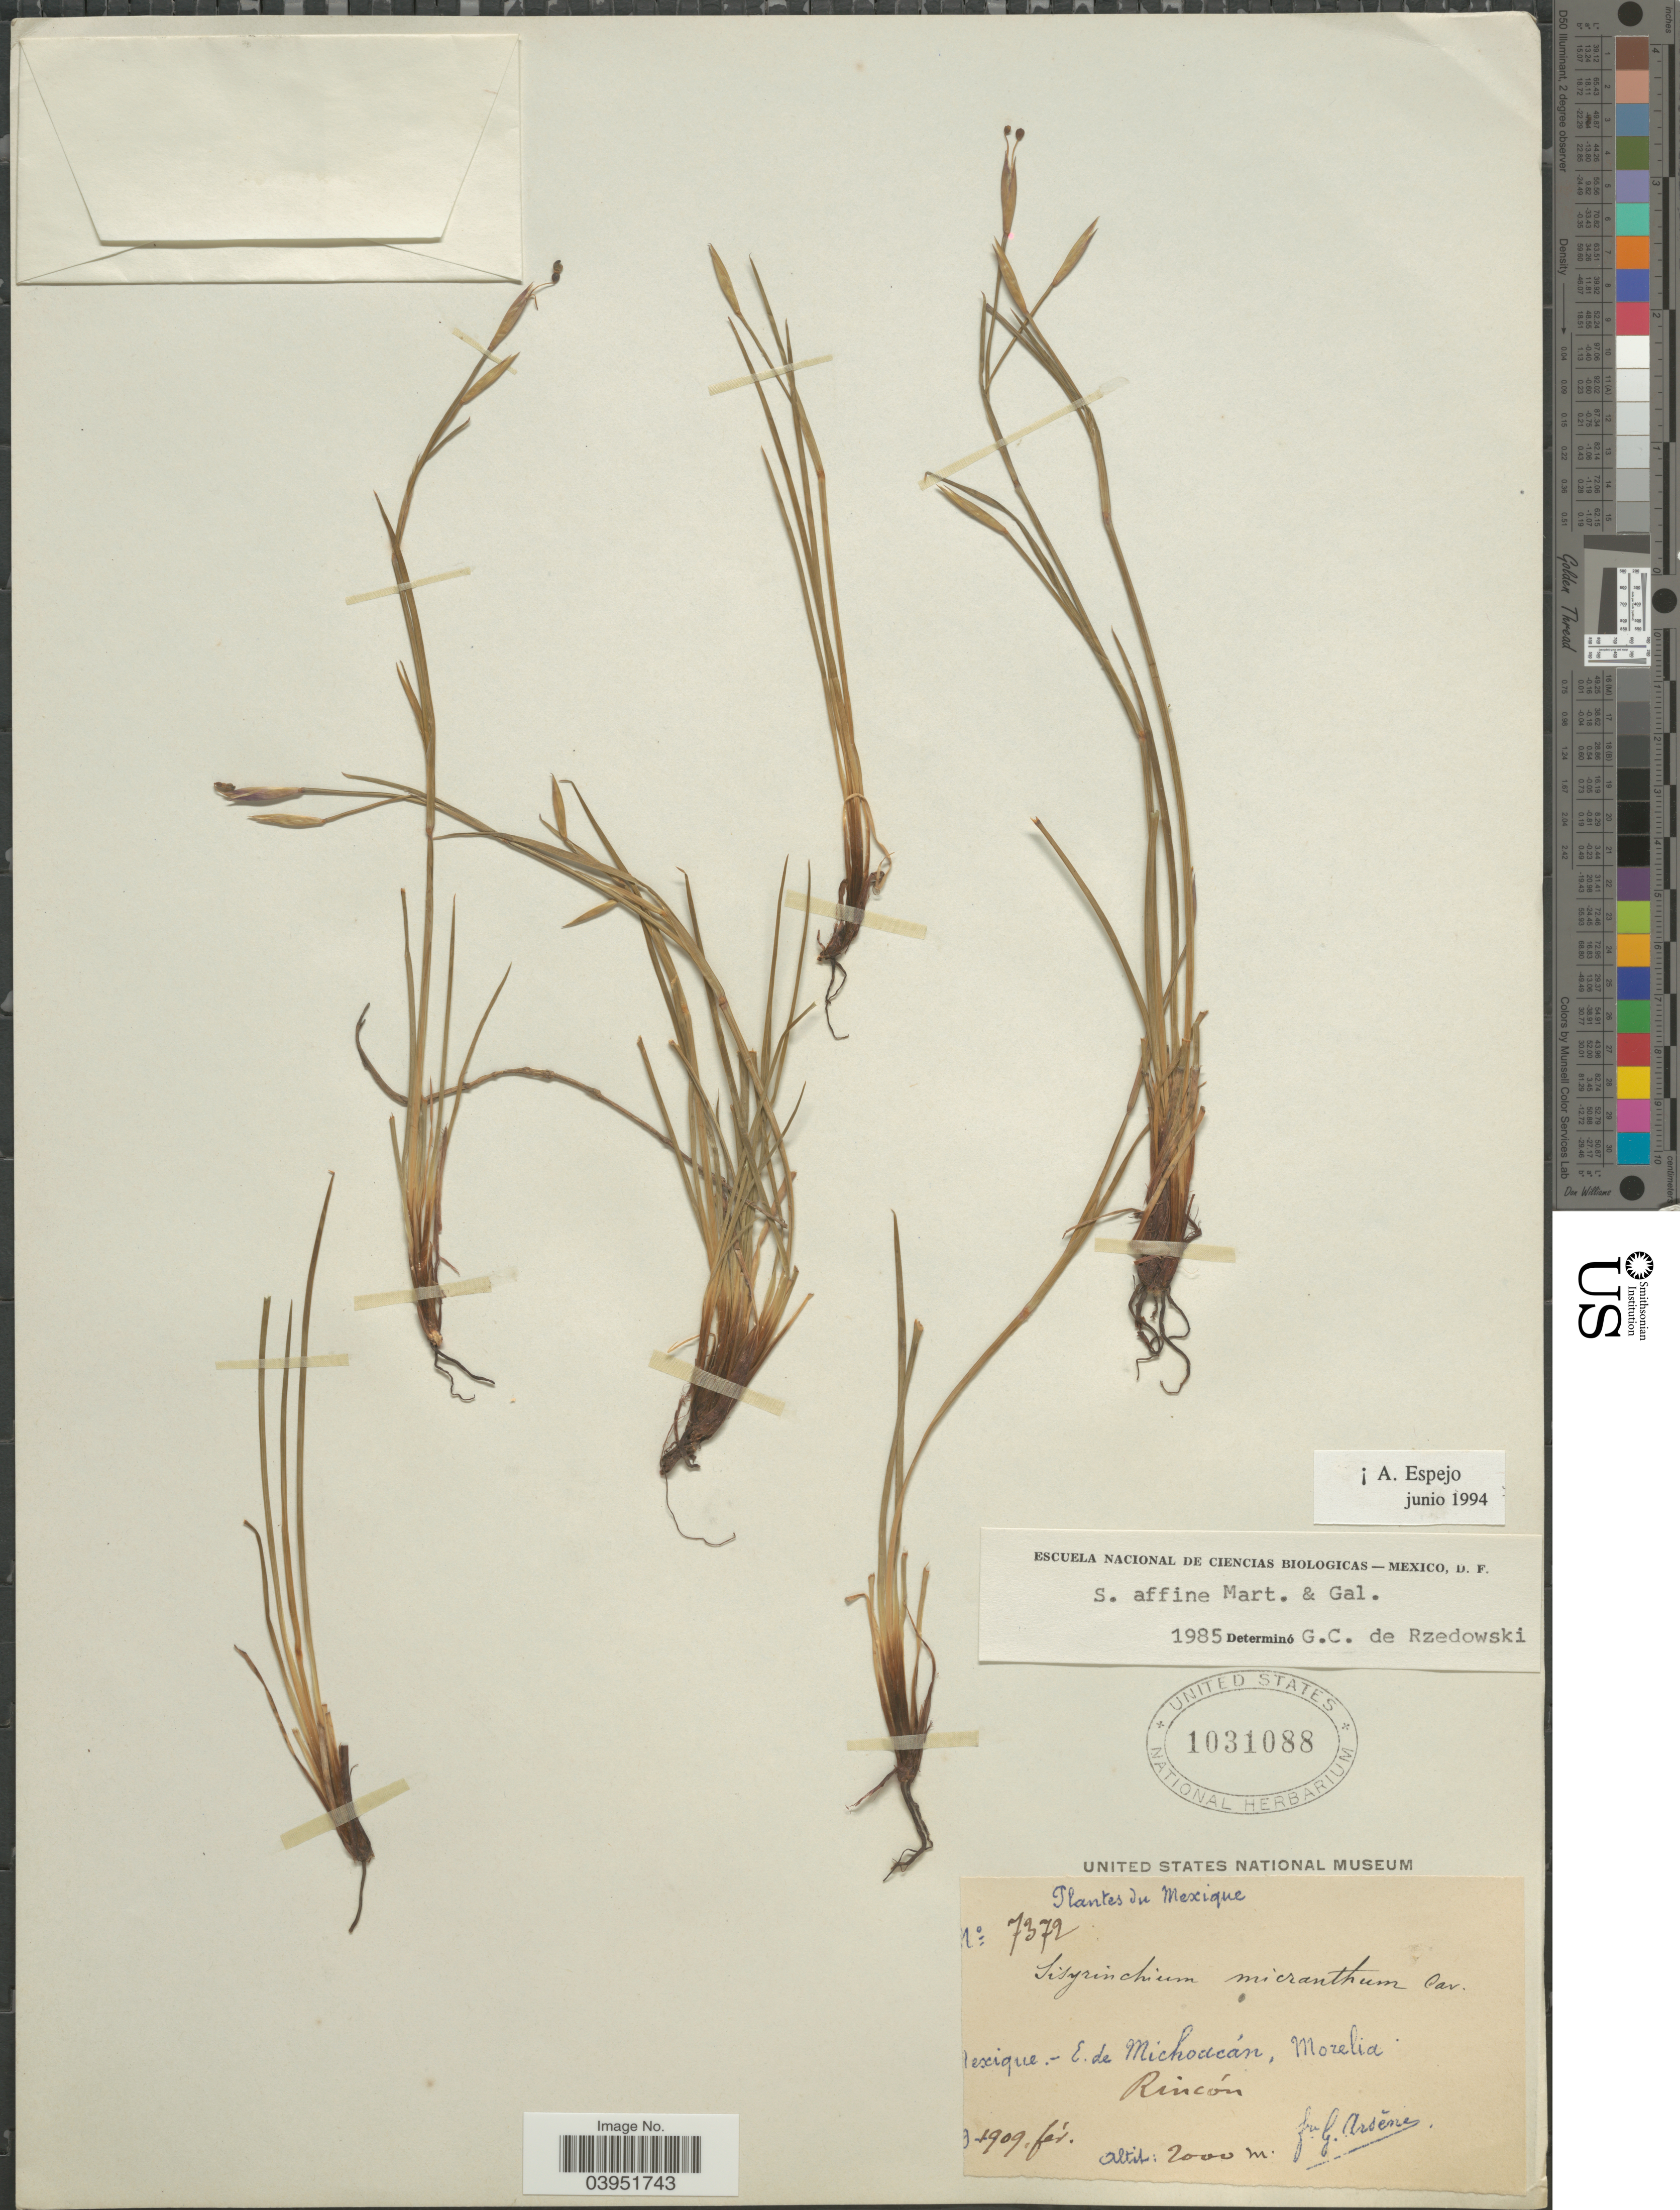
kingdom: Plantae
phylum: Tracheophyta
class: Liliopsida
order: Asparagales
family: Iridaceae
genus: Sisyrinchium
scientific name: Sisyrinchium affine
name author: M. Martens & Galeotti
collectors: Bro. G. Arsène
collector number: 7372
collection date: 1909-02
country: Mexico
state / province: Michoacán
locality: Morelia. Rincón.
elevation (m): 2000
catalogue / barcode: US 1031088